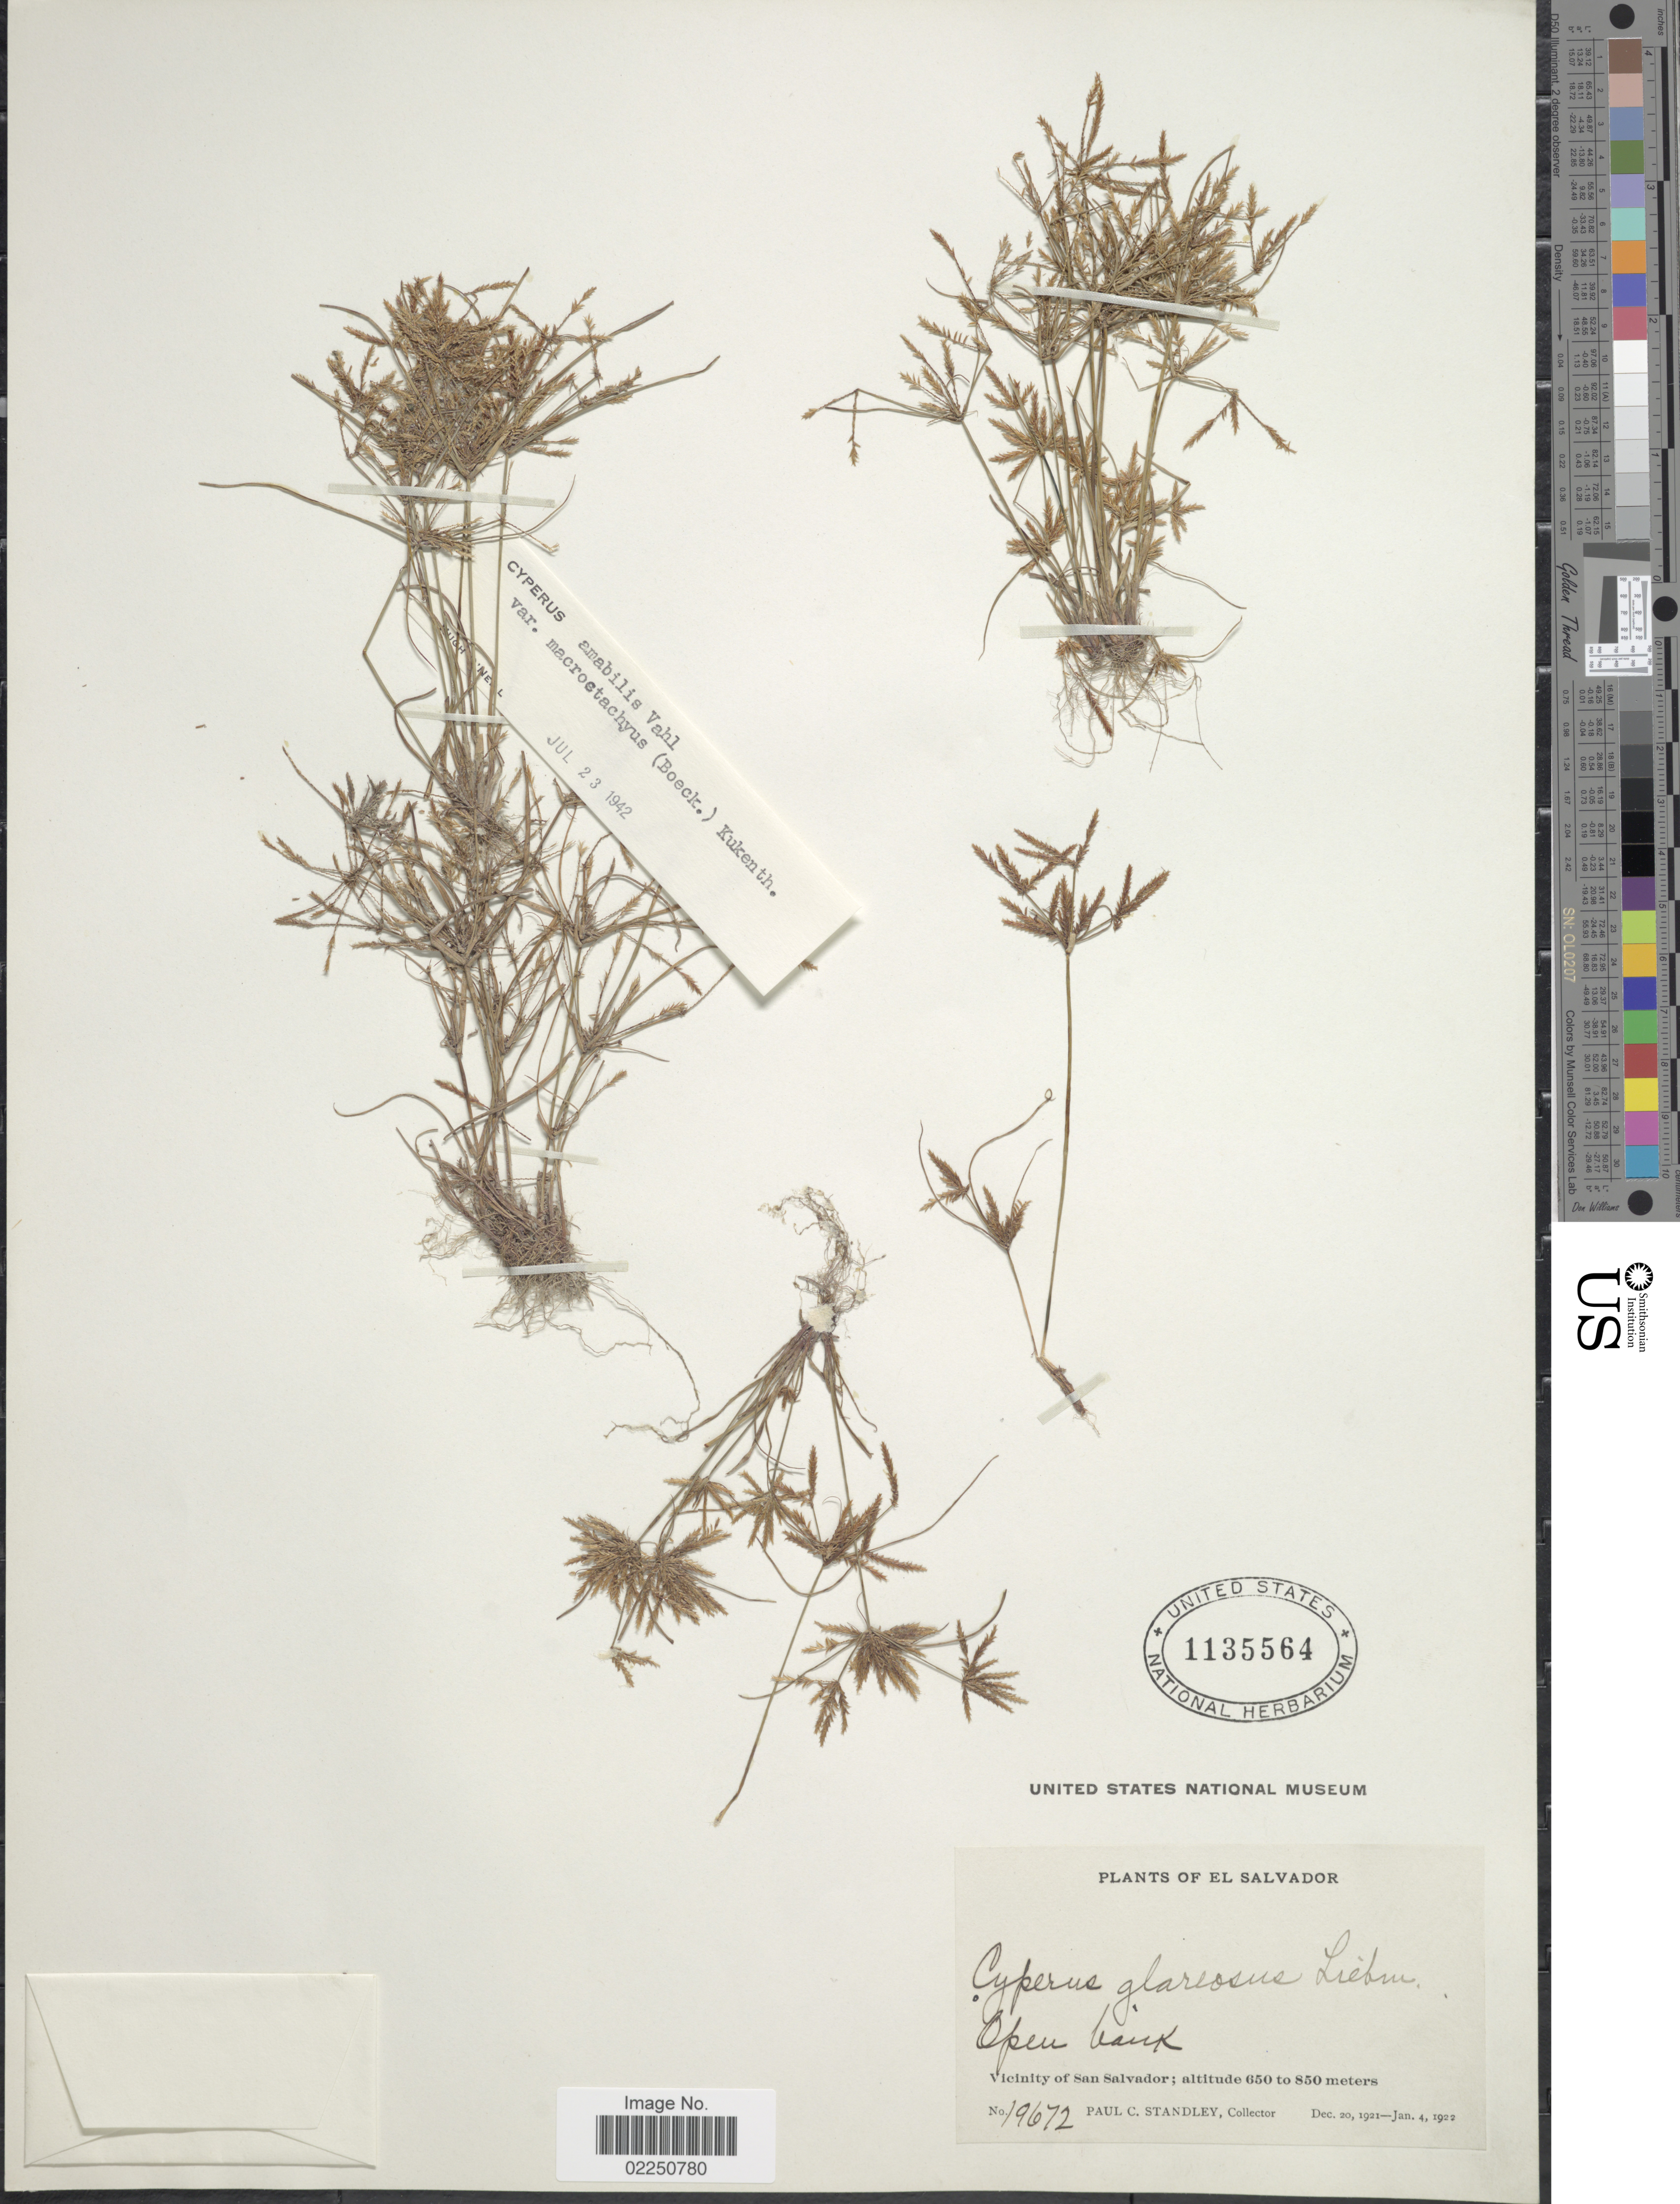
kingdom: Plantae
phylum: Tracheophyta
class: Liliopsida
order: Poales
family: Cyperaceae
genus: Cyperus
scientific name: Cyperus amabilis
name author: Vahl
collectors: P. C. Standley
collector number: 19672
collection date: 1921-12-20/1922-01-04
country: El Salvador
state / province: San Salvador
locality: Vicinity of San Salvador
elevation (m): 650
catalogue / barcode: US 1135564